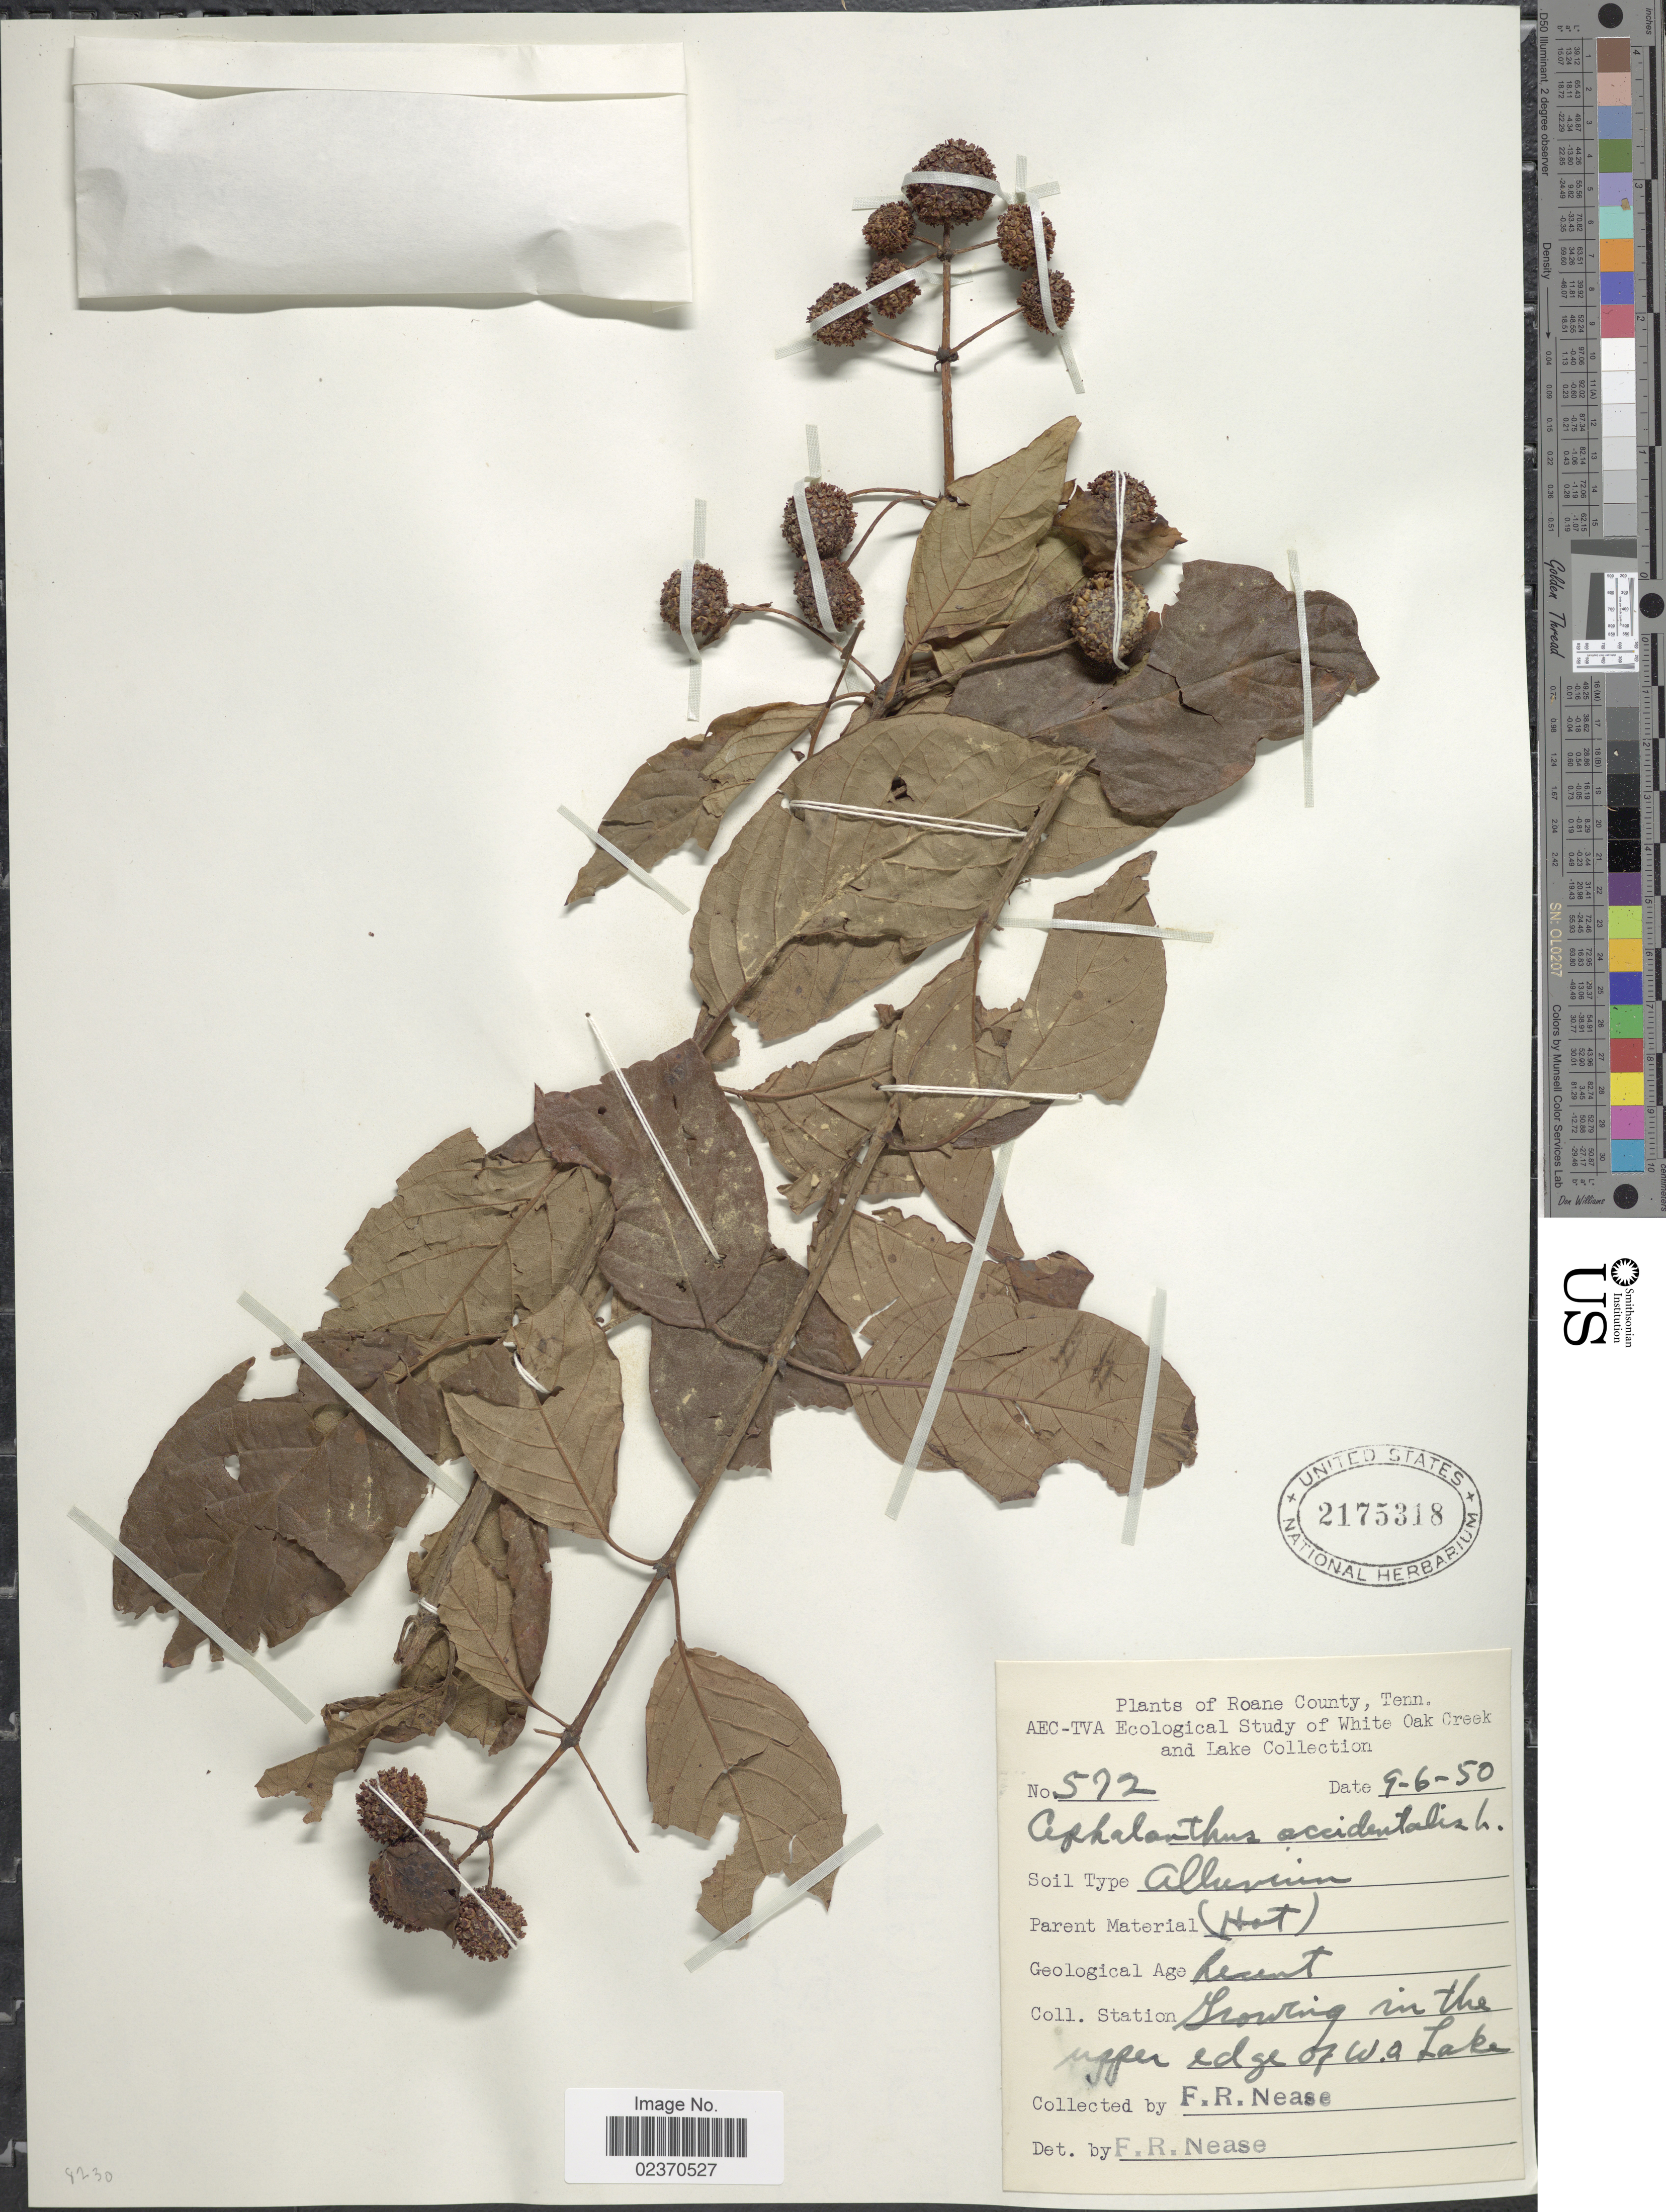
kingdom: Plantae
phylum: Tracheophyta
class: Magnoliopsida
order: Gentianales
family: Rubiaceae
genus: Cephalanthus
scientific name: Cephalanthus occidentalis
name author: L.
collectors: F. Nease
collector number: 572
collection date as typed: Transcribed d/m/y: 6/9/50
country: United States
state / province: Tennessee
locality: Roane County. In the upper edge of W. O. Lake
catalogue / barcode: US 2175318